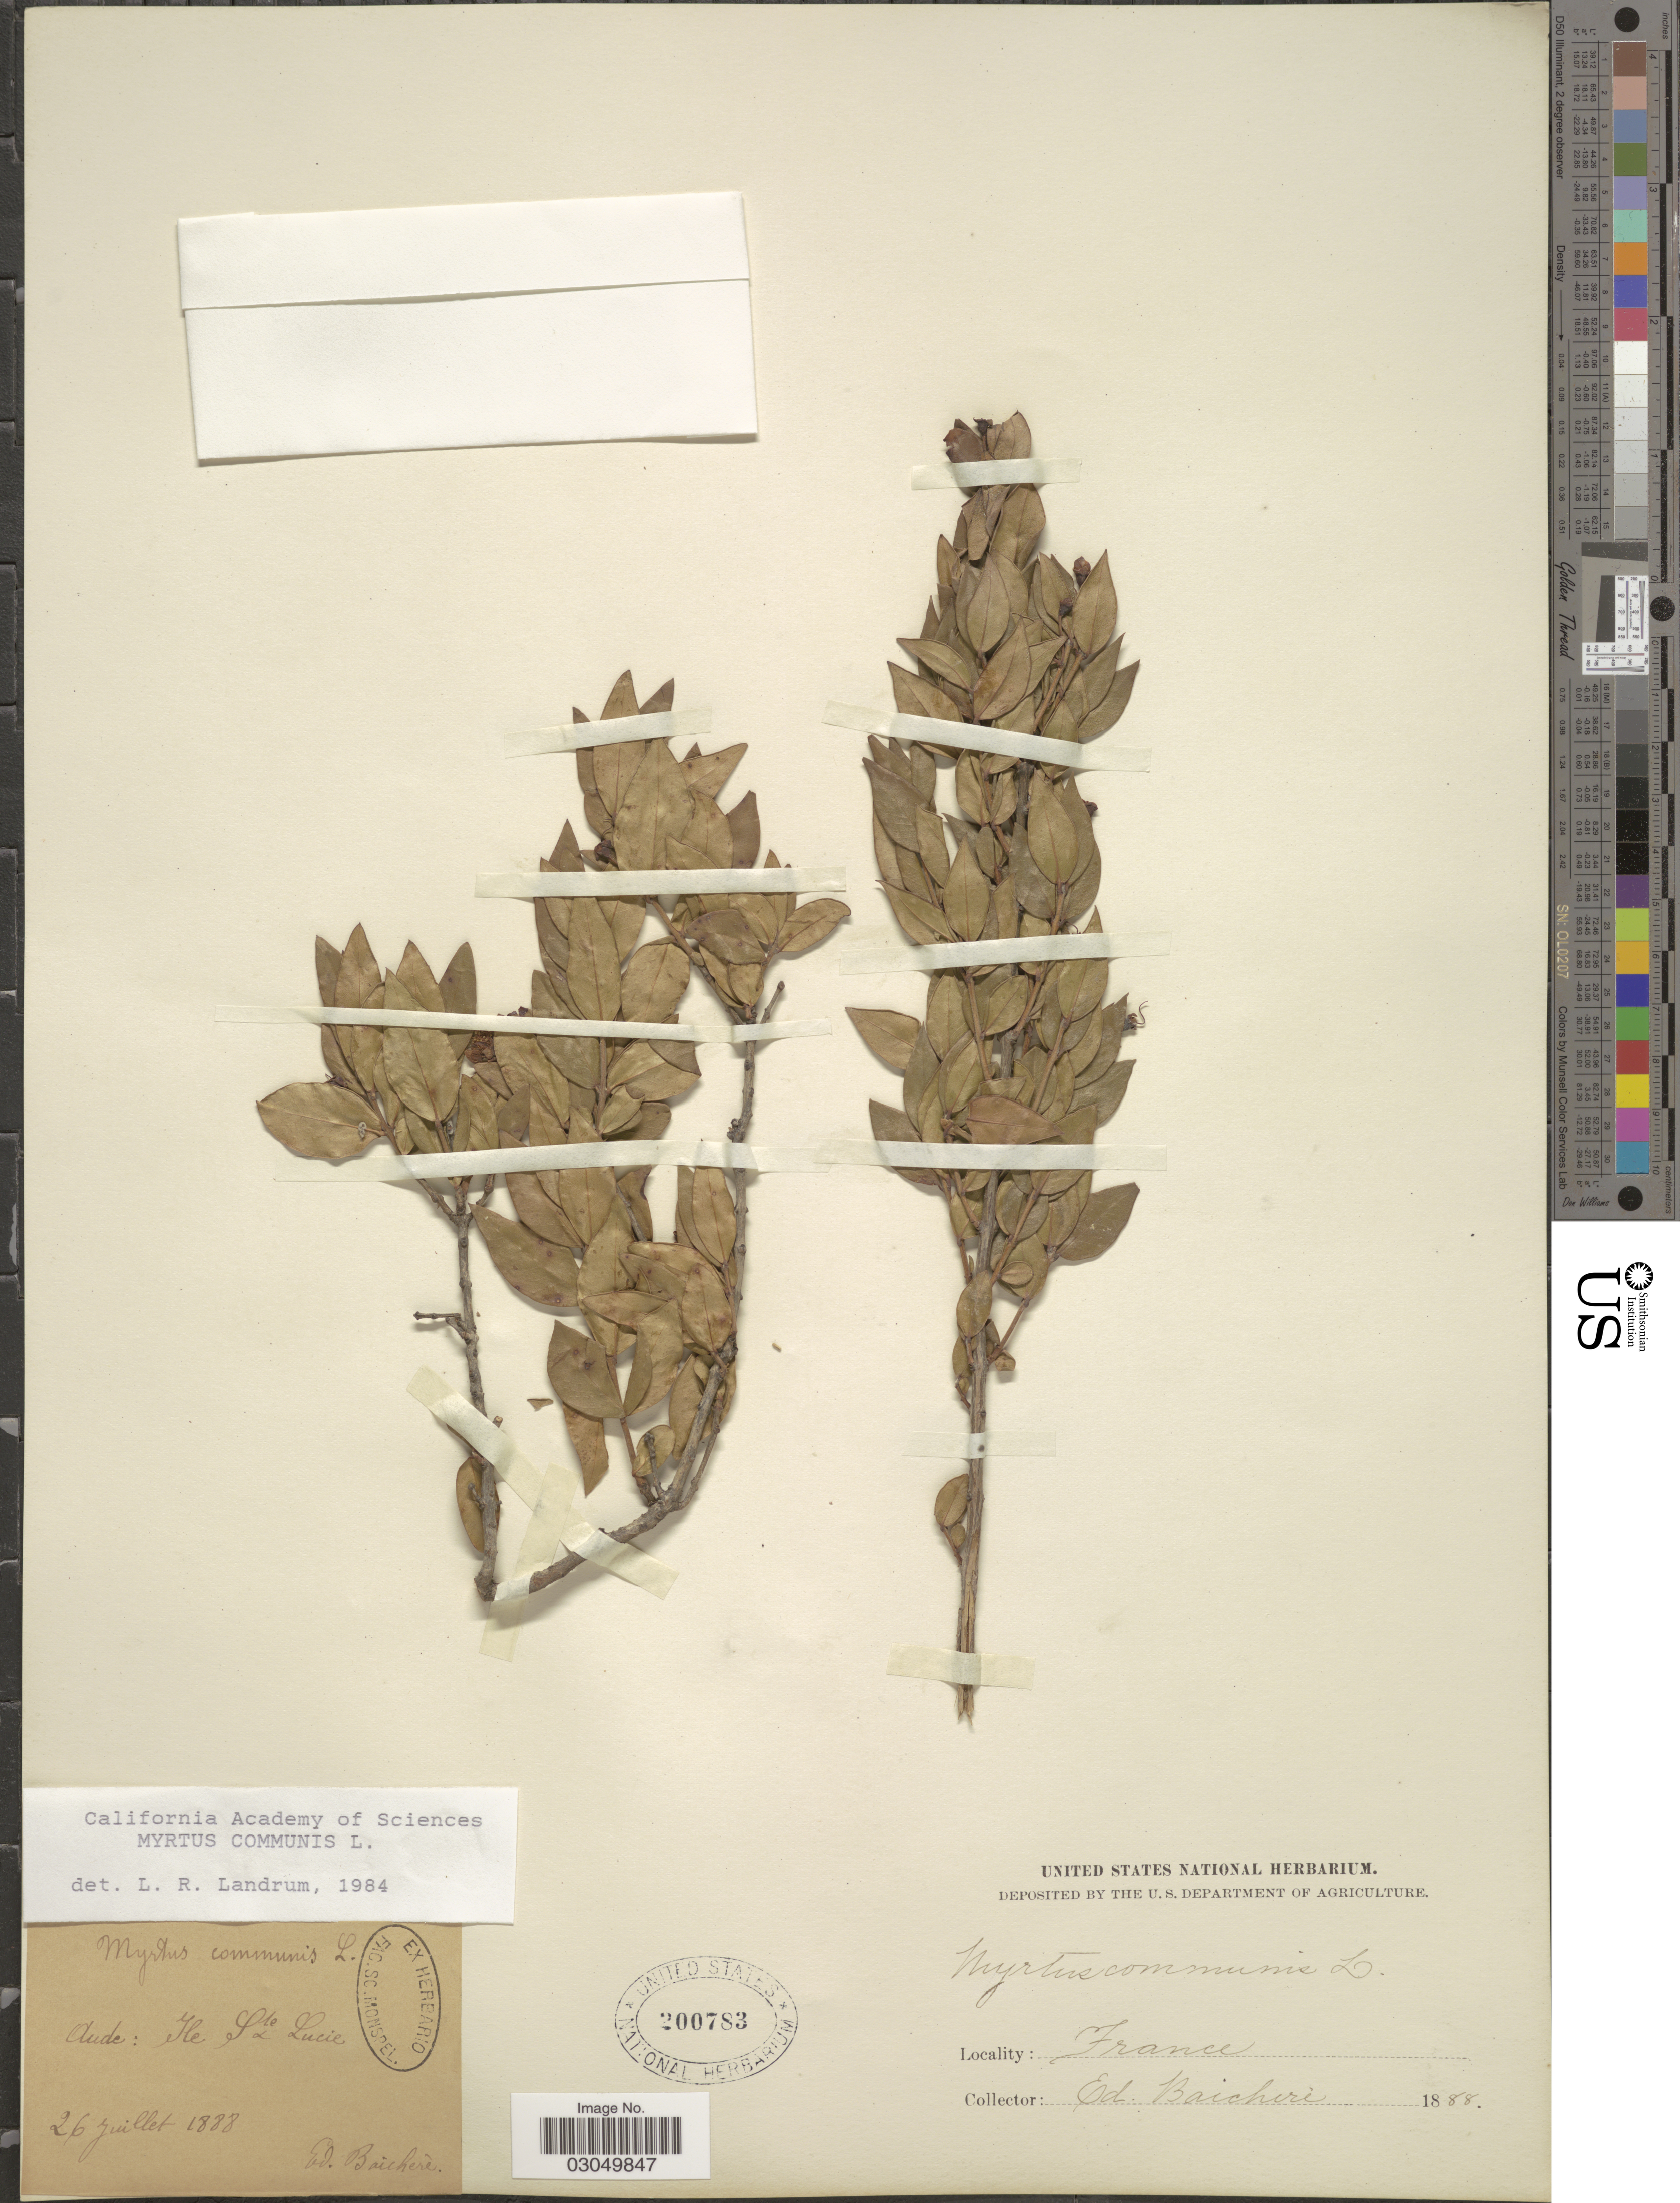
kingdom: Plantae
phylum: Tracheophyta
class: Magnoliopsida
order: Myrtales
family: Myrtaceae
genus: Myrtus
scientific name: Myrtus communis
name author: L.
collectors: E. Baichere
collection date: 1888-07-26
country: France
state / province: Occitanie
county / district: Aude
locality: Aude: Ile Ste Lucie.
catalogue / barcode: US 200783